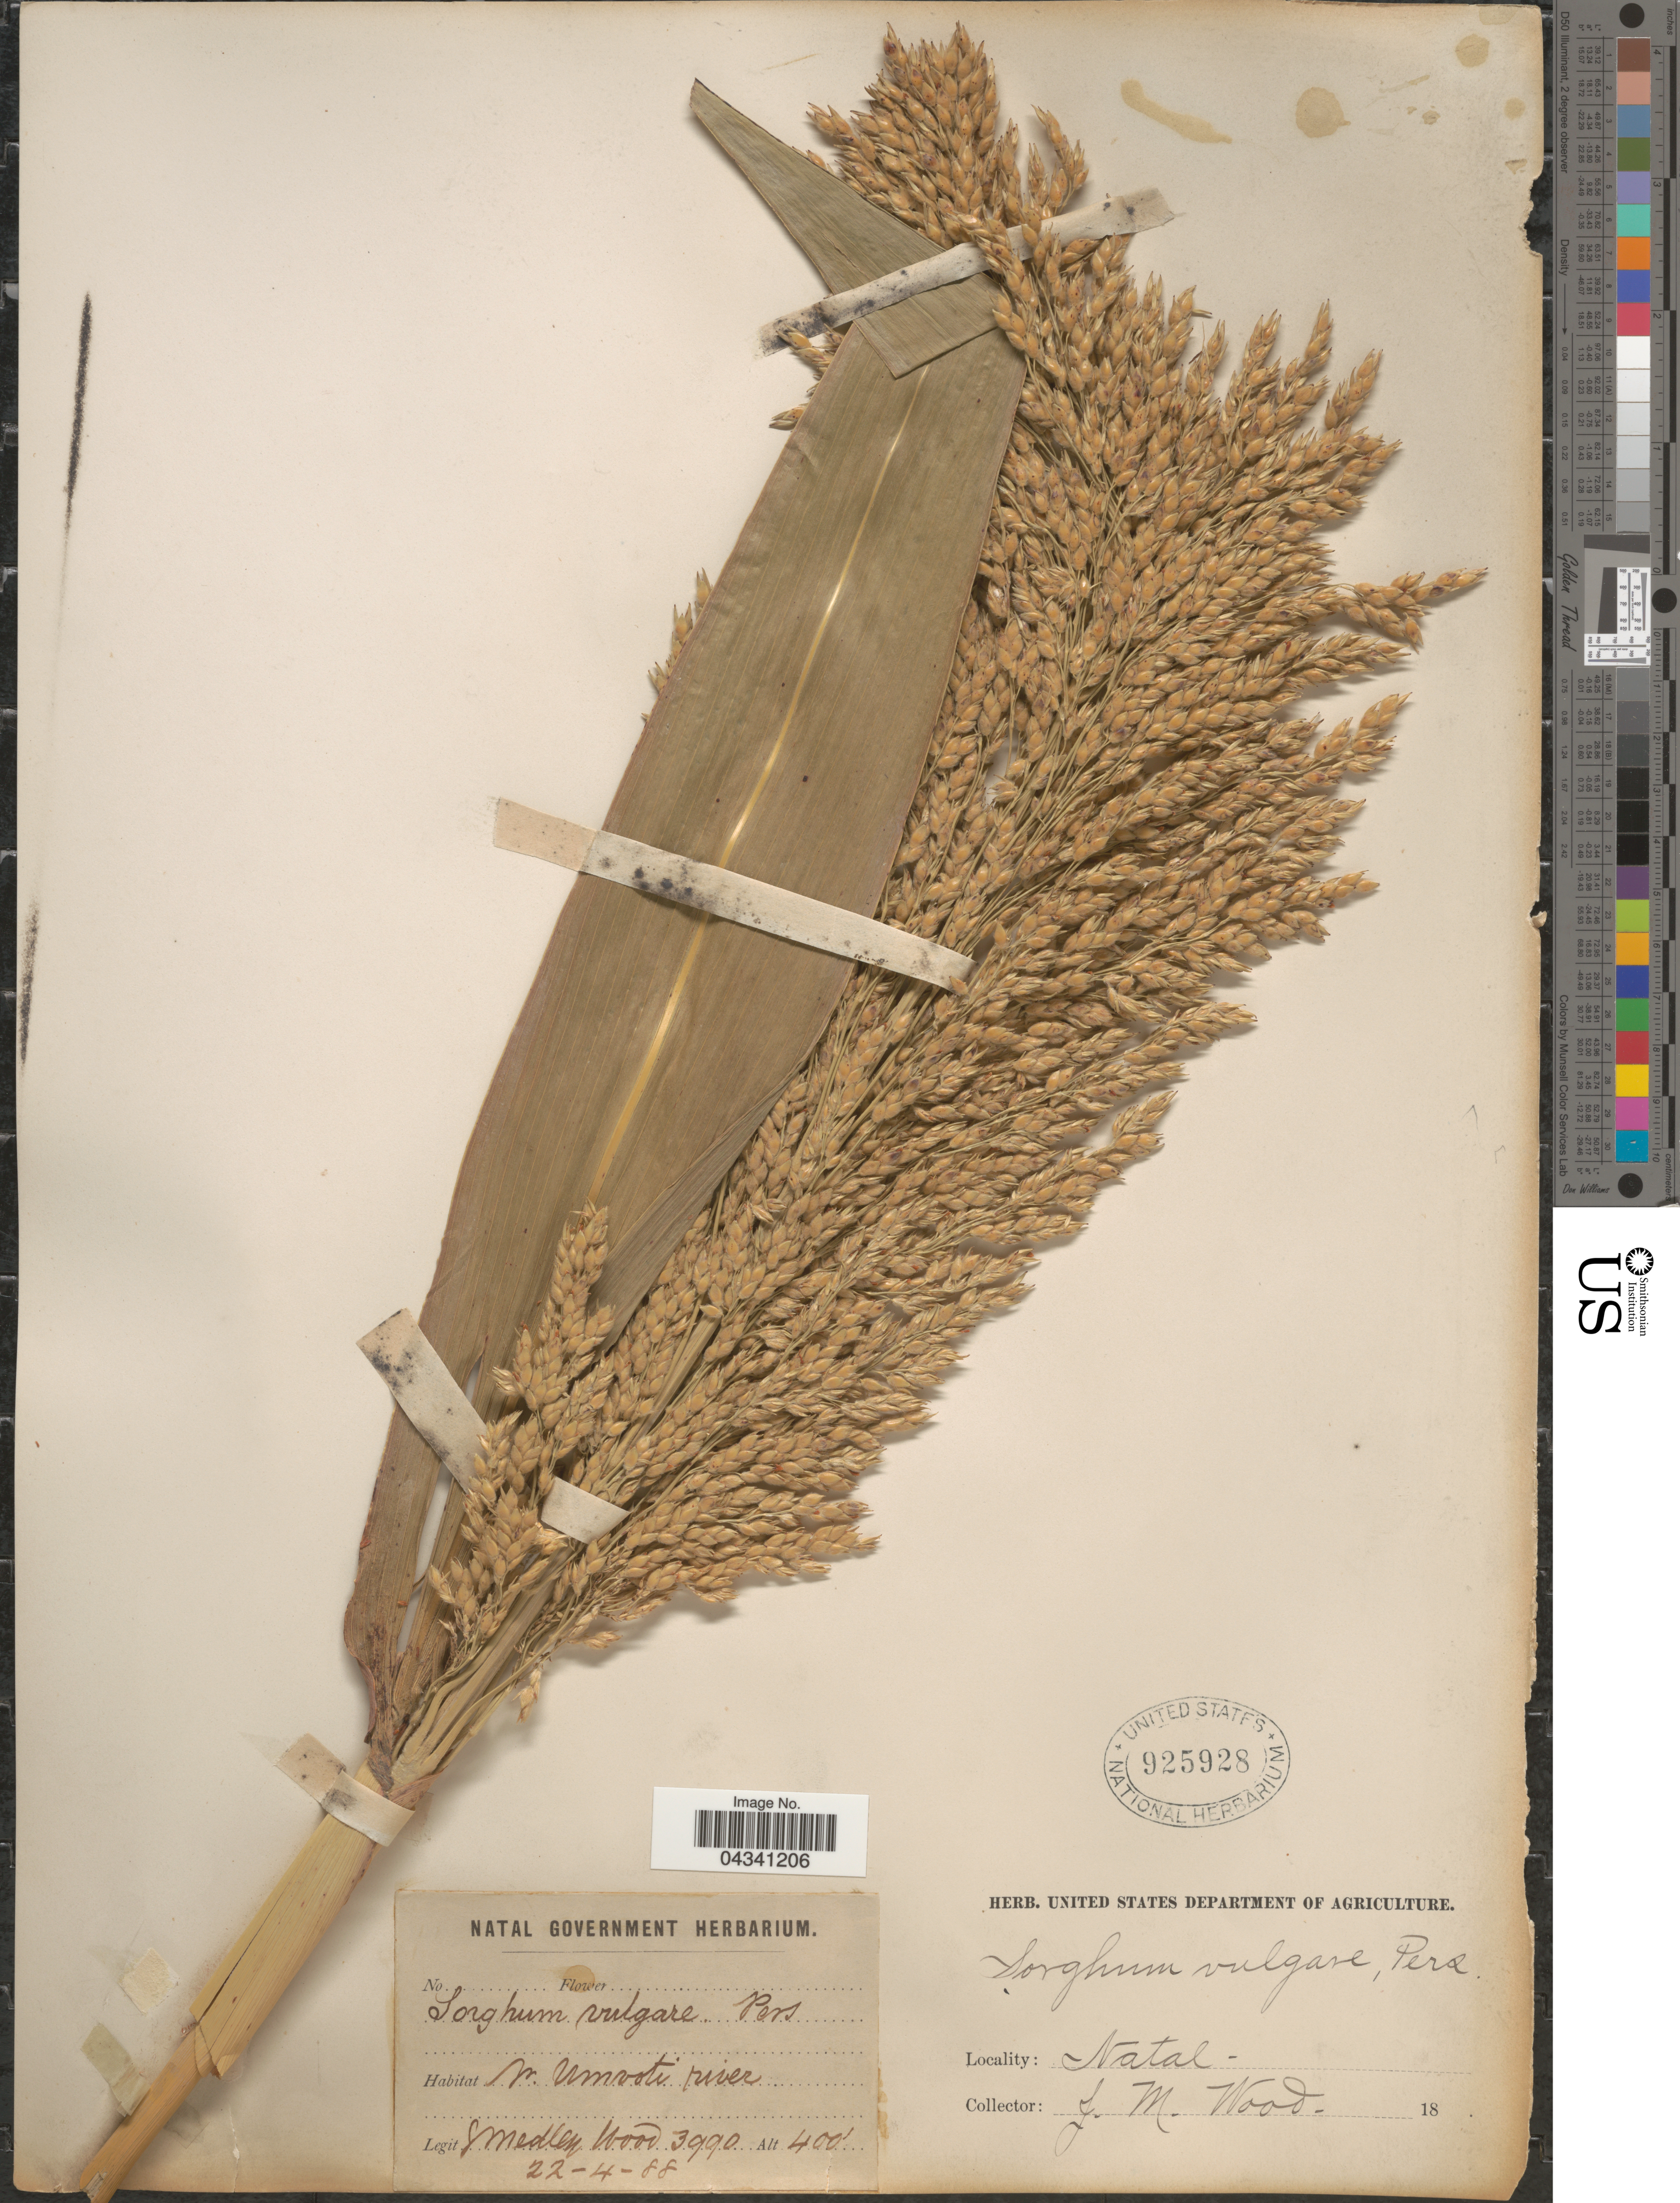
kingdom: Plantae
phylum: Tracheophyta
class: Liliopsida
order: Poales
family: Poaceae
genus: Sorghum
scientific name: Sorghum sp.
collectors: J. M. Wood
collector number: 3990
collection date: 1888-04-22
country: South Africa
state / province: KwaZulu-Natal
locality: Nr. Umvoti river. Natal.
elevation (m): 122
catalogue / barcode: US 925928